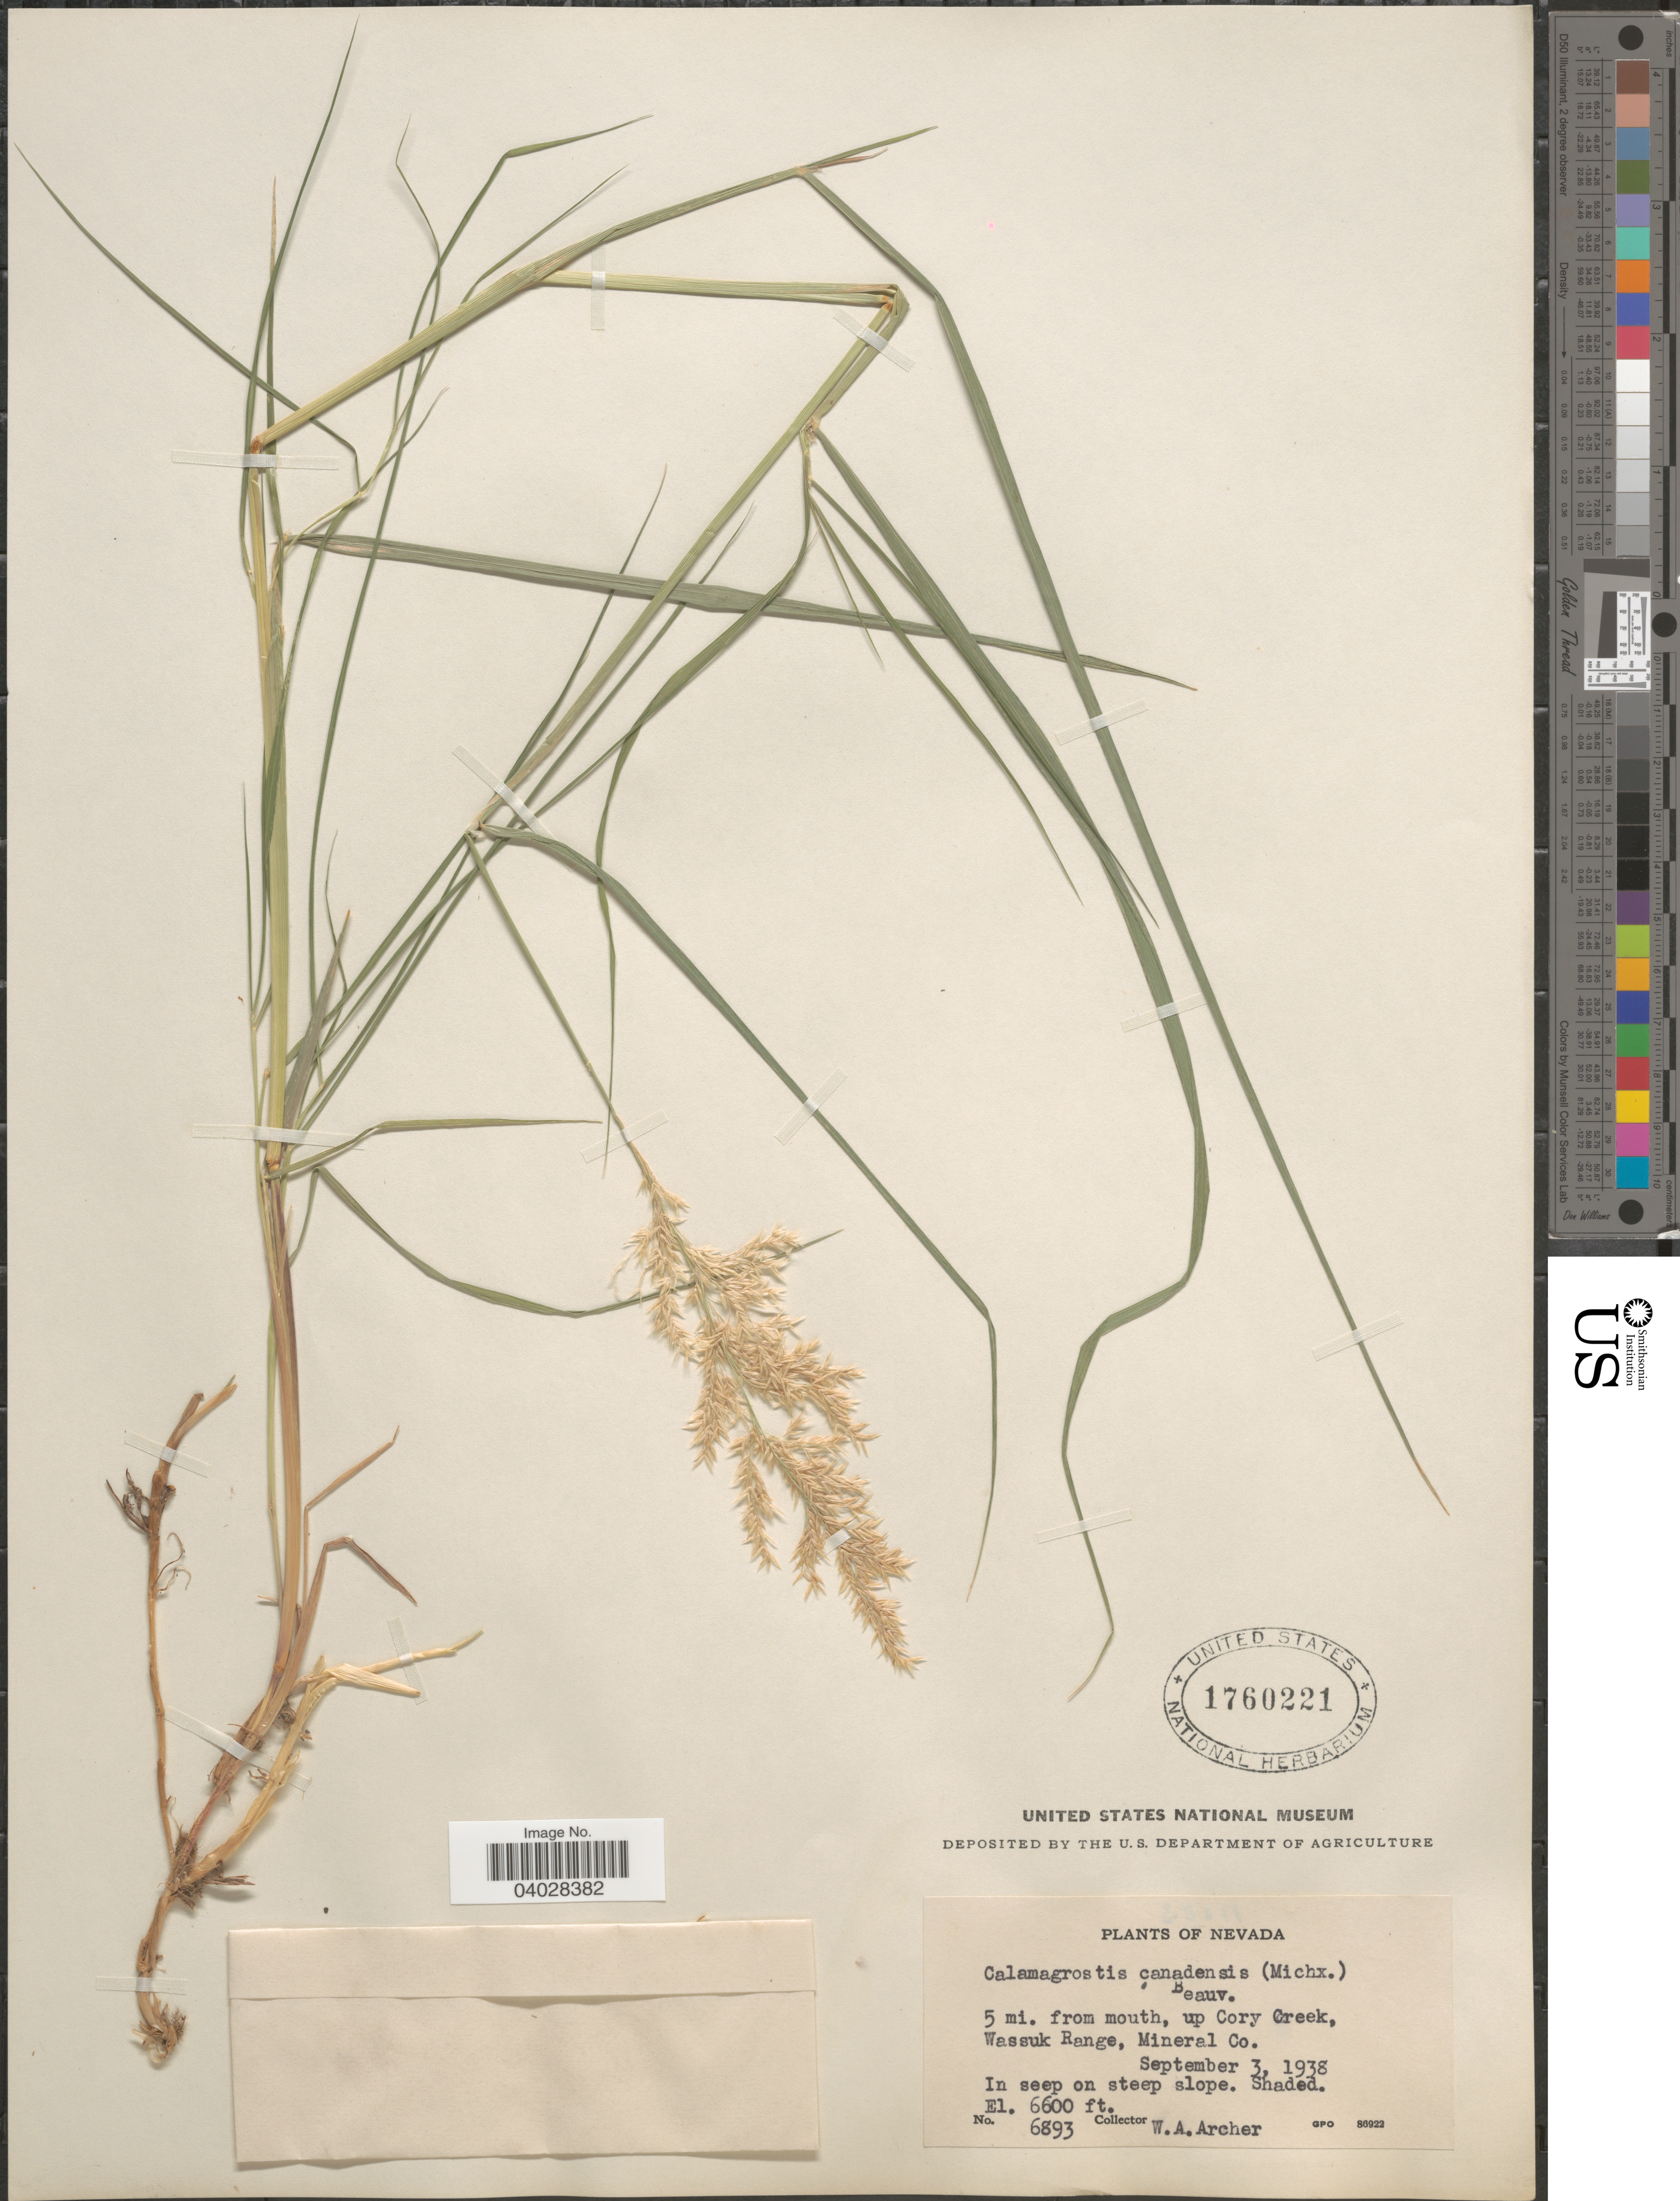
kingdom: Plantae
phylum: Tracheophyta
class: Liliopsida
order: Poales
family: Poaceae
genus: Calamagrostis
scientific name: Calamagrostis canadensis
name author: (Michx.) P. Beauv.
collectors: W. Archer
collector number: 6893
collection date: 1938-09-03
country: United States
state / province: Nevada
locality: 5 mi. from mouth, up Cory Creek, Wassuk Range, Mineral Co.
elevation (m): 2012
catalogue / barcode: US 1760221